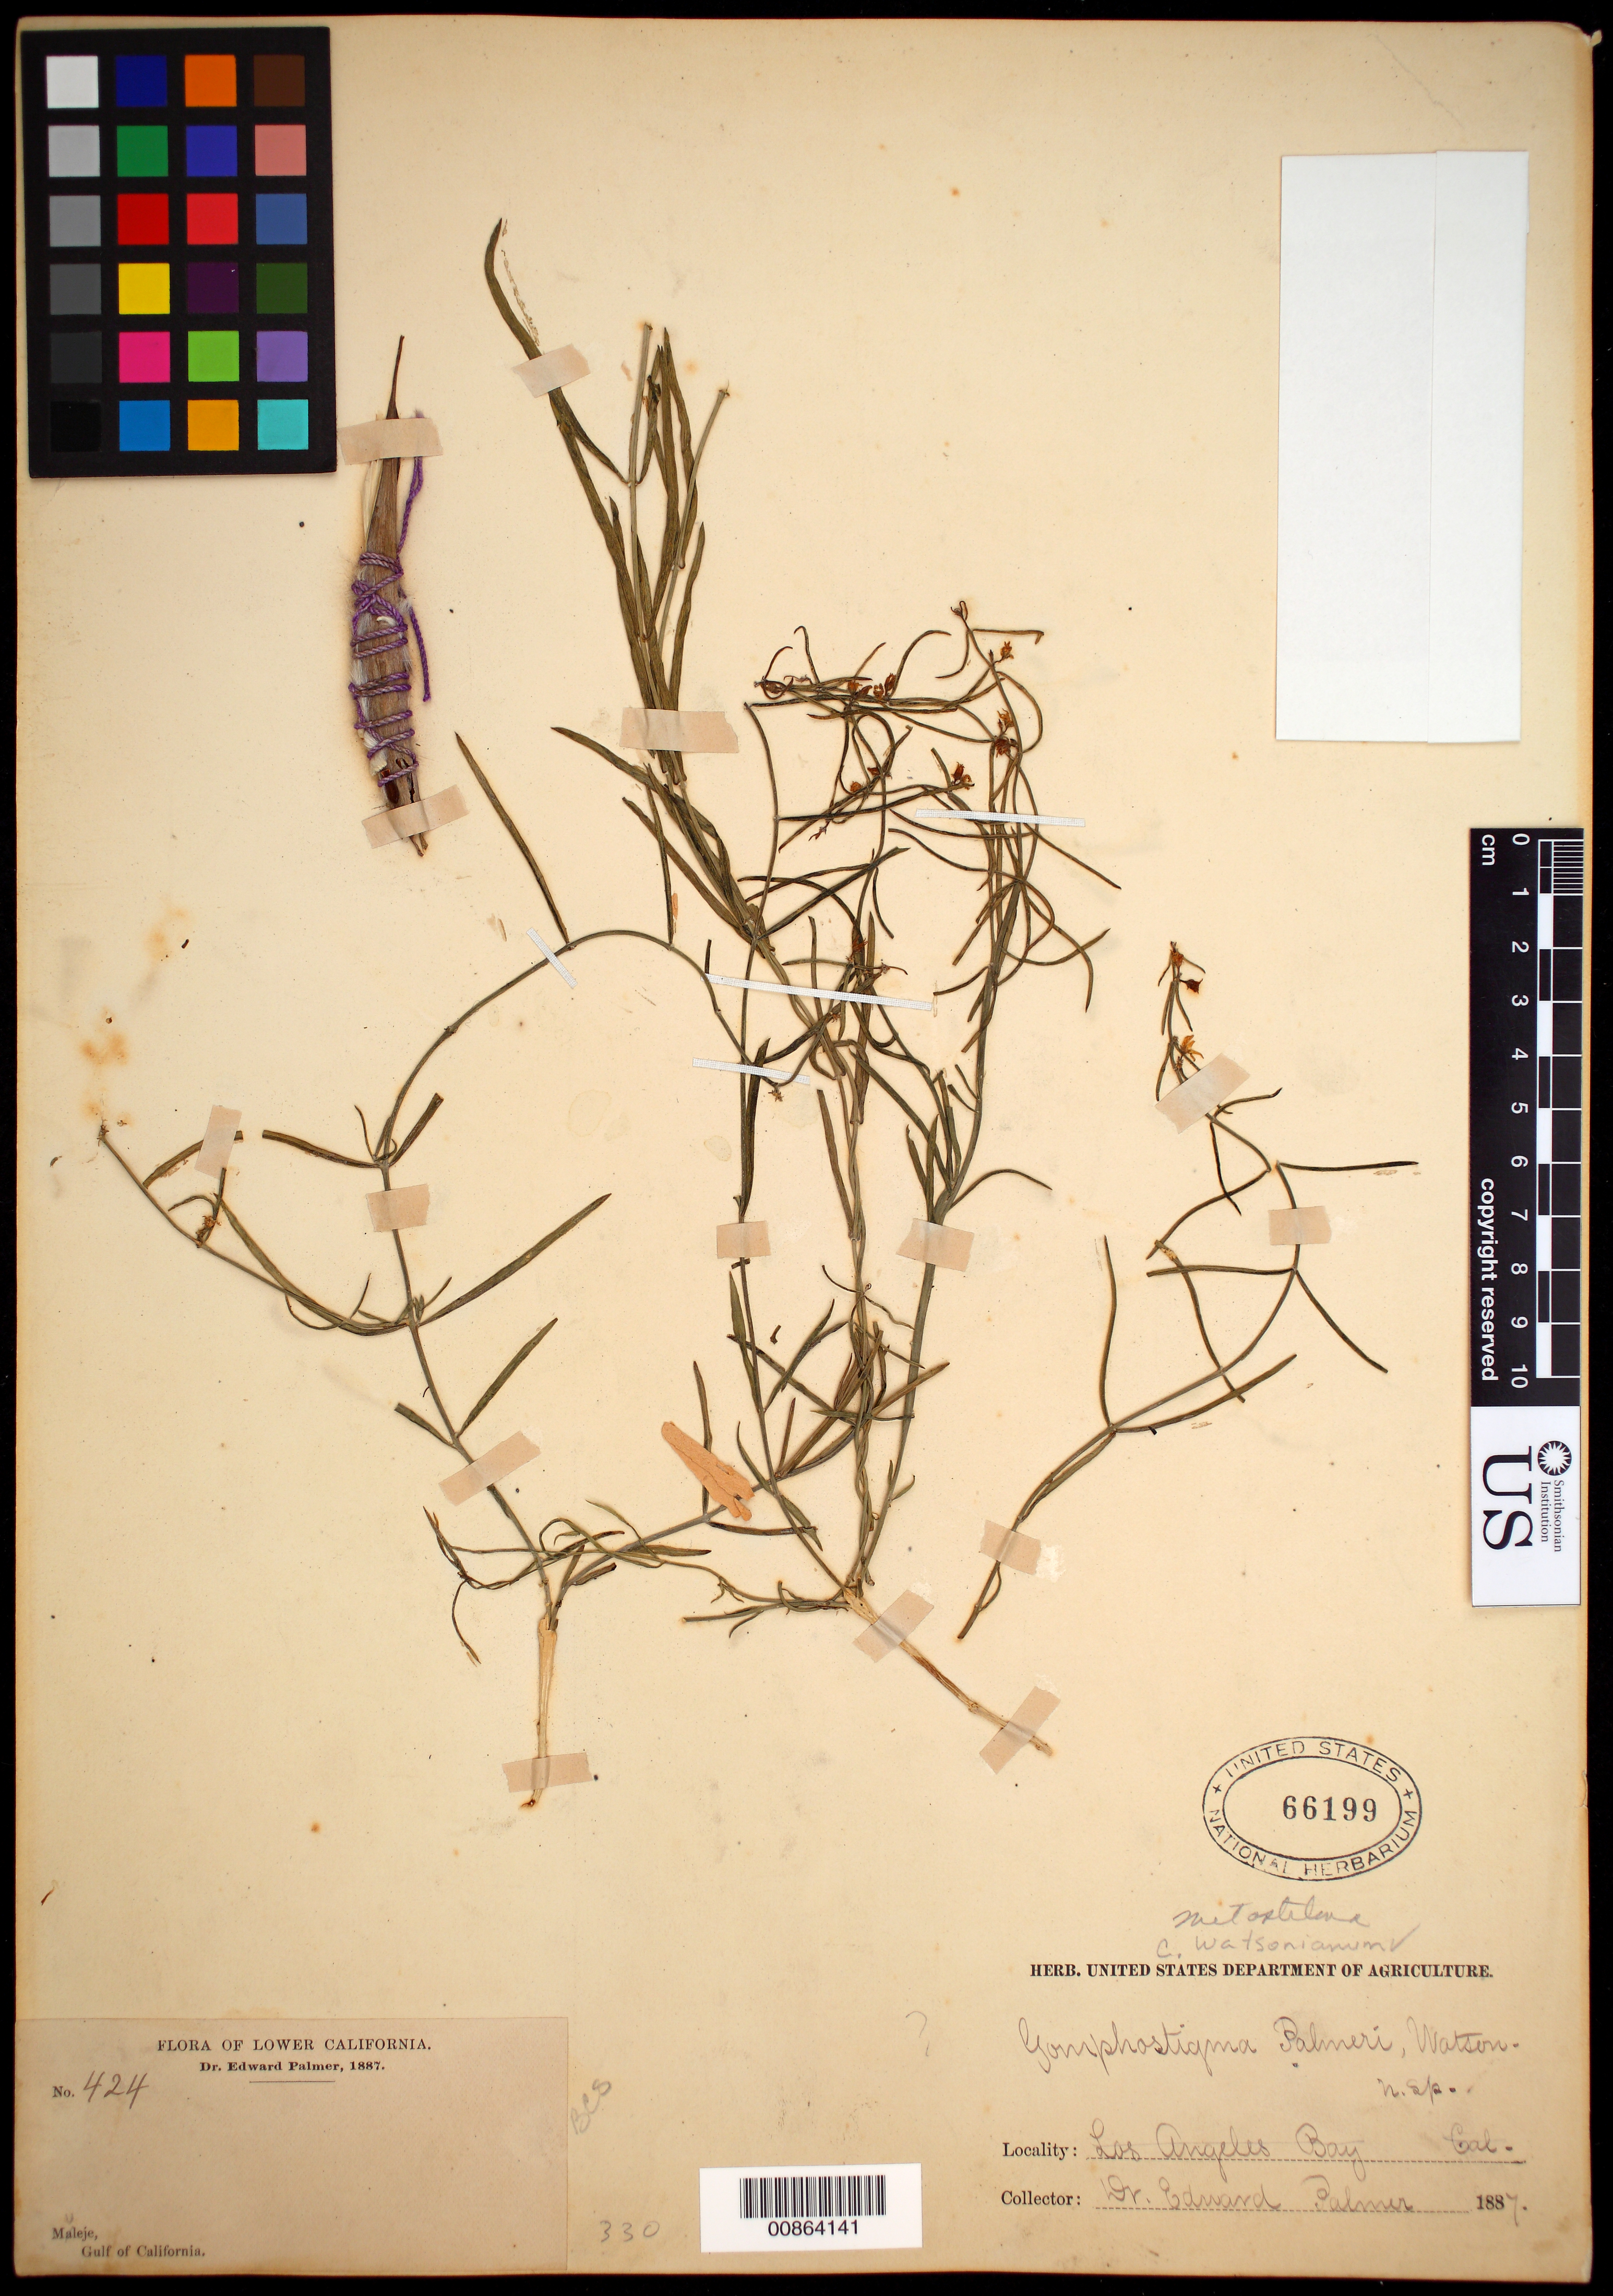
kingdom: Plantae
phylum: Tracheophyta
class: Magnoliopsida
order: Gentianales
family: Apocynaceae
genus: Cynanchum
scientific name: Cynanchum watsonianum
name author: Woodson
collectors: E. Palmer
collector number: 424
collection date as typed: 1887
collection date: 1887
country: Mexico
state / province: Baja California Sur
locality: Muleje, Baja California Sur. Gulf of California.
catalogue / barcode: US 66199